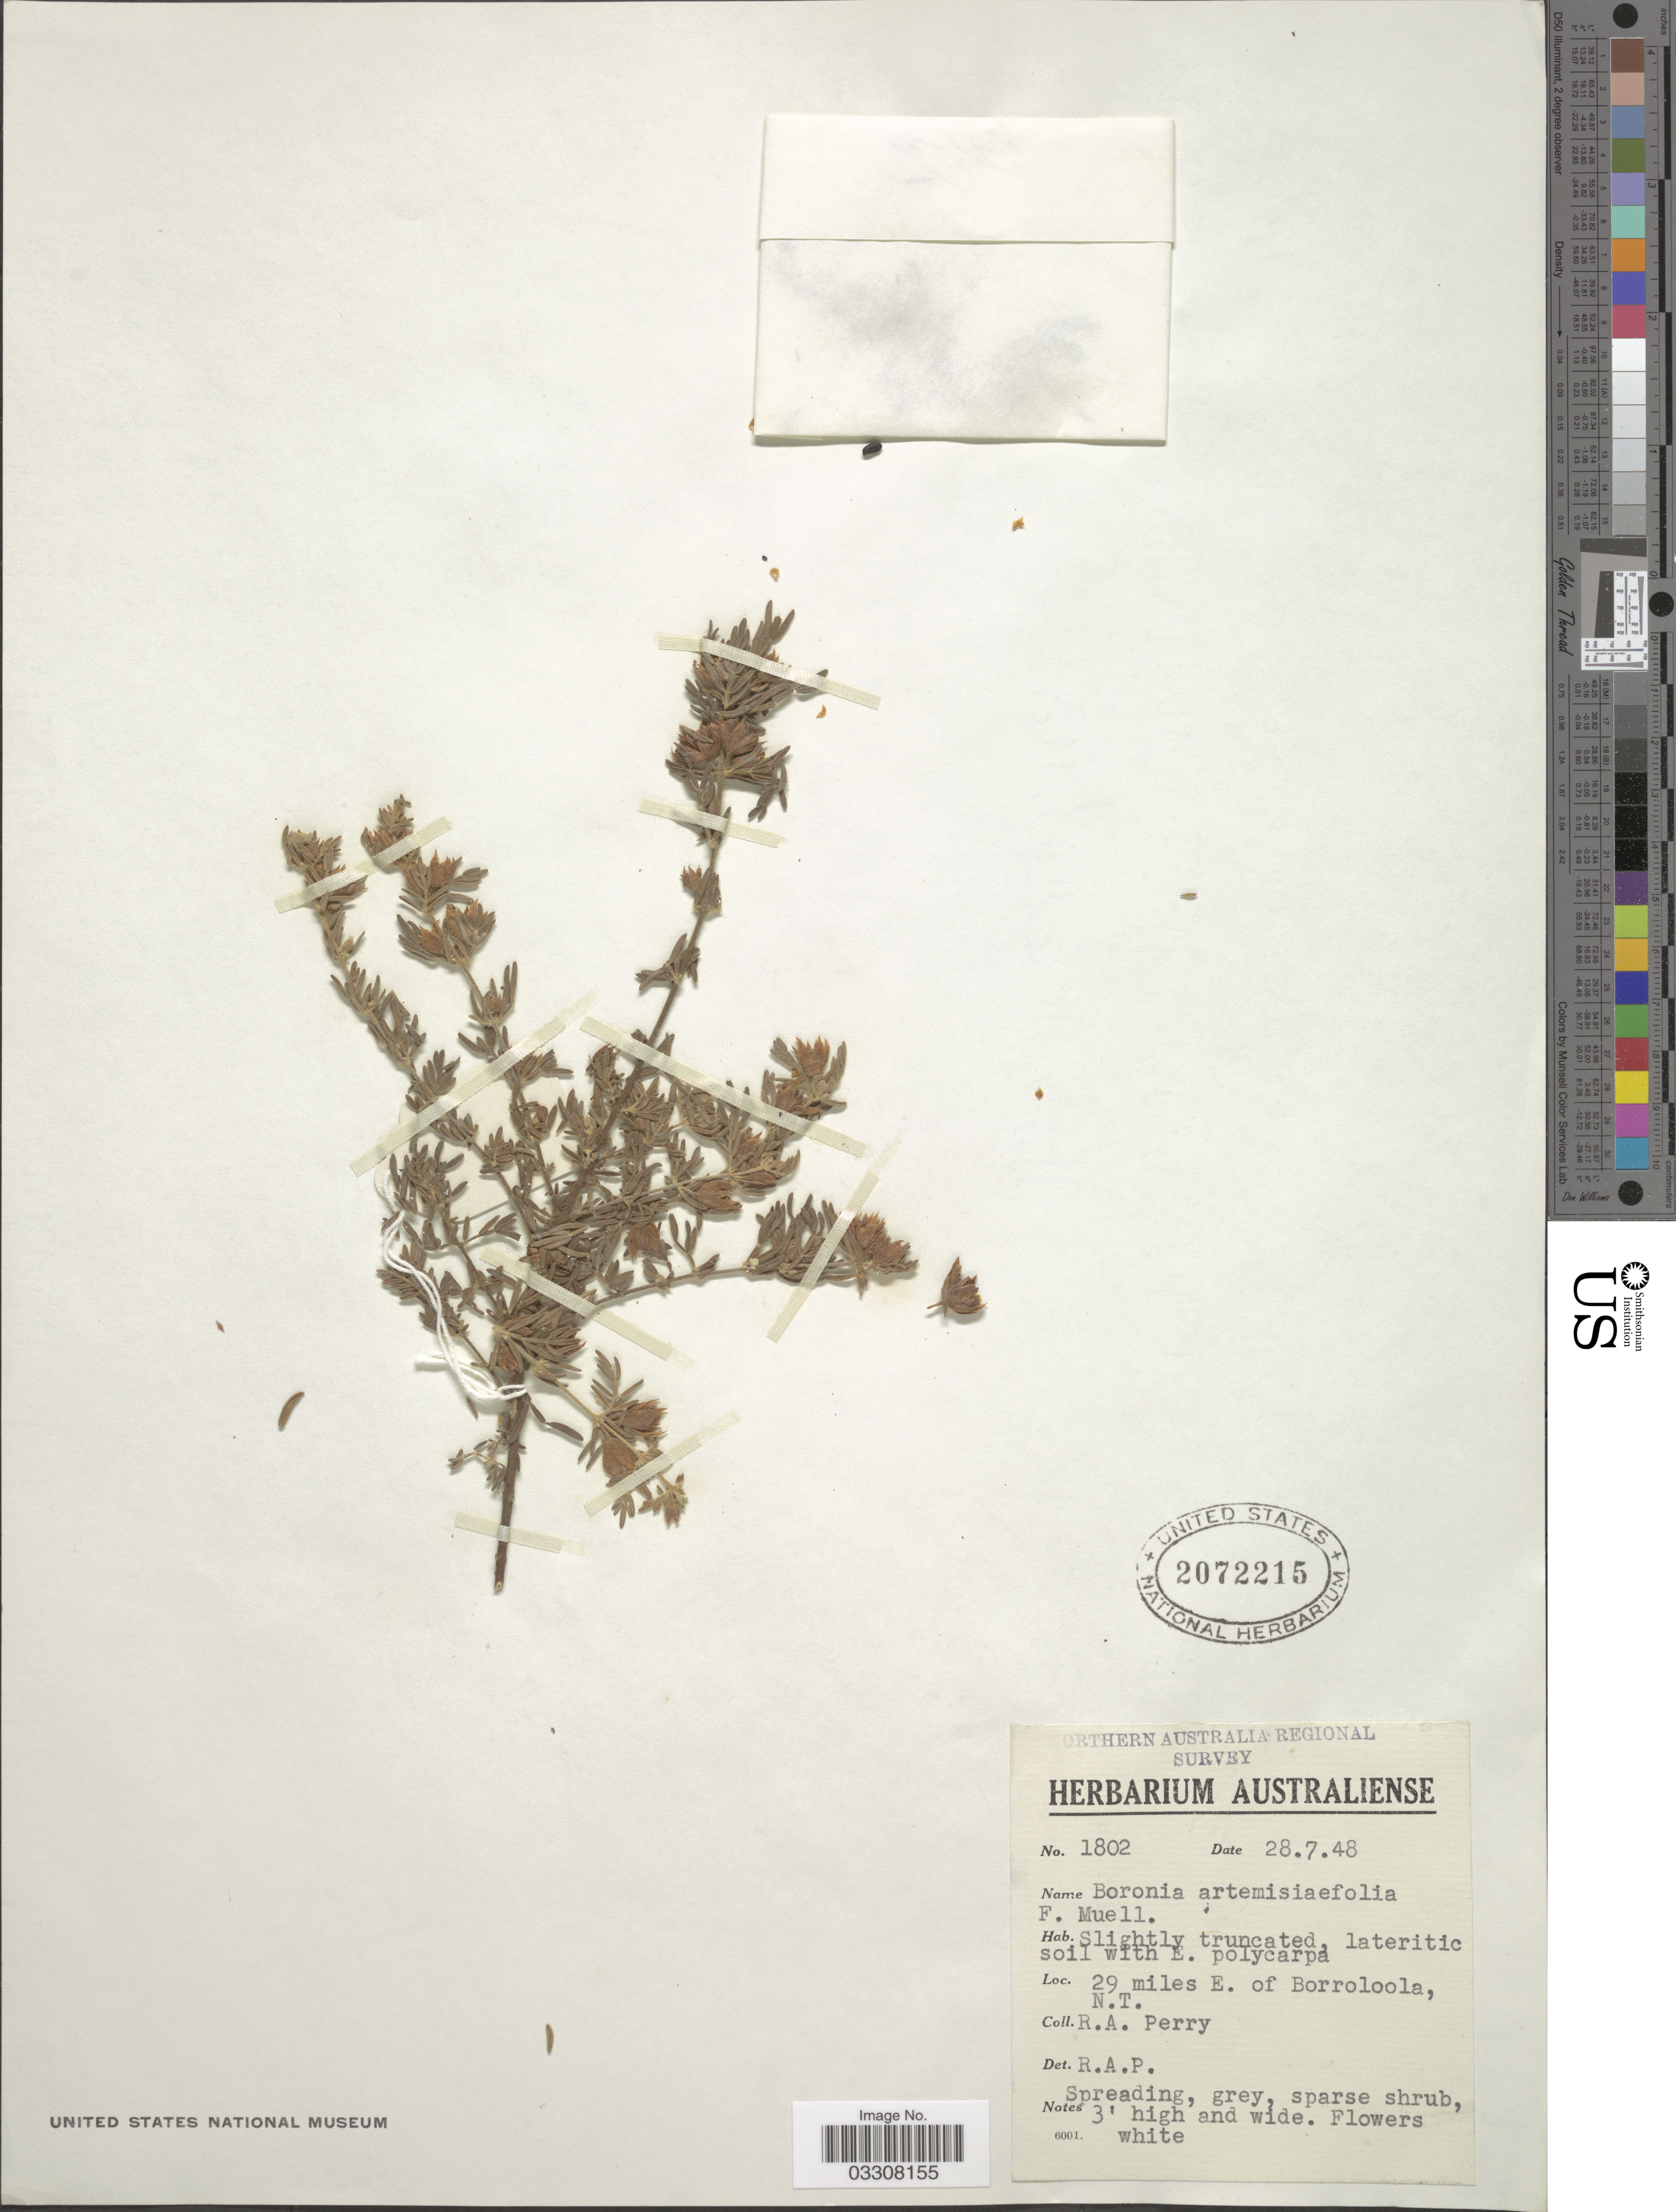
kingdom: Plantae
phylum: Tracheophyta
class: Magnoliopsida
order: Sapindales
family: Rutaceae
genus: Boronia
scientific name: Boronia artemisiifolia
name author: F. Muell.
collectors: Perry, R. A.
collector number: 1802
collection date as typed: Transcribed d/m/y: 28/7/48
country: Australia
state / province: Northern Territory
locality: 29 miles E. of Borroloola, N. T.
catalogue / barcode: US 2072215